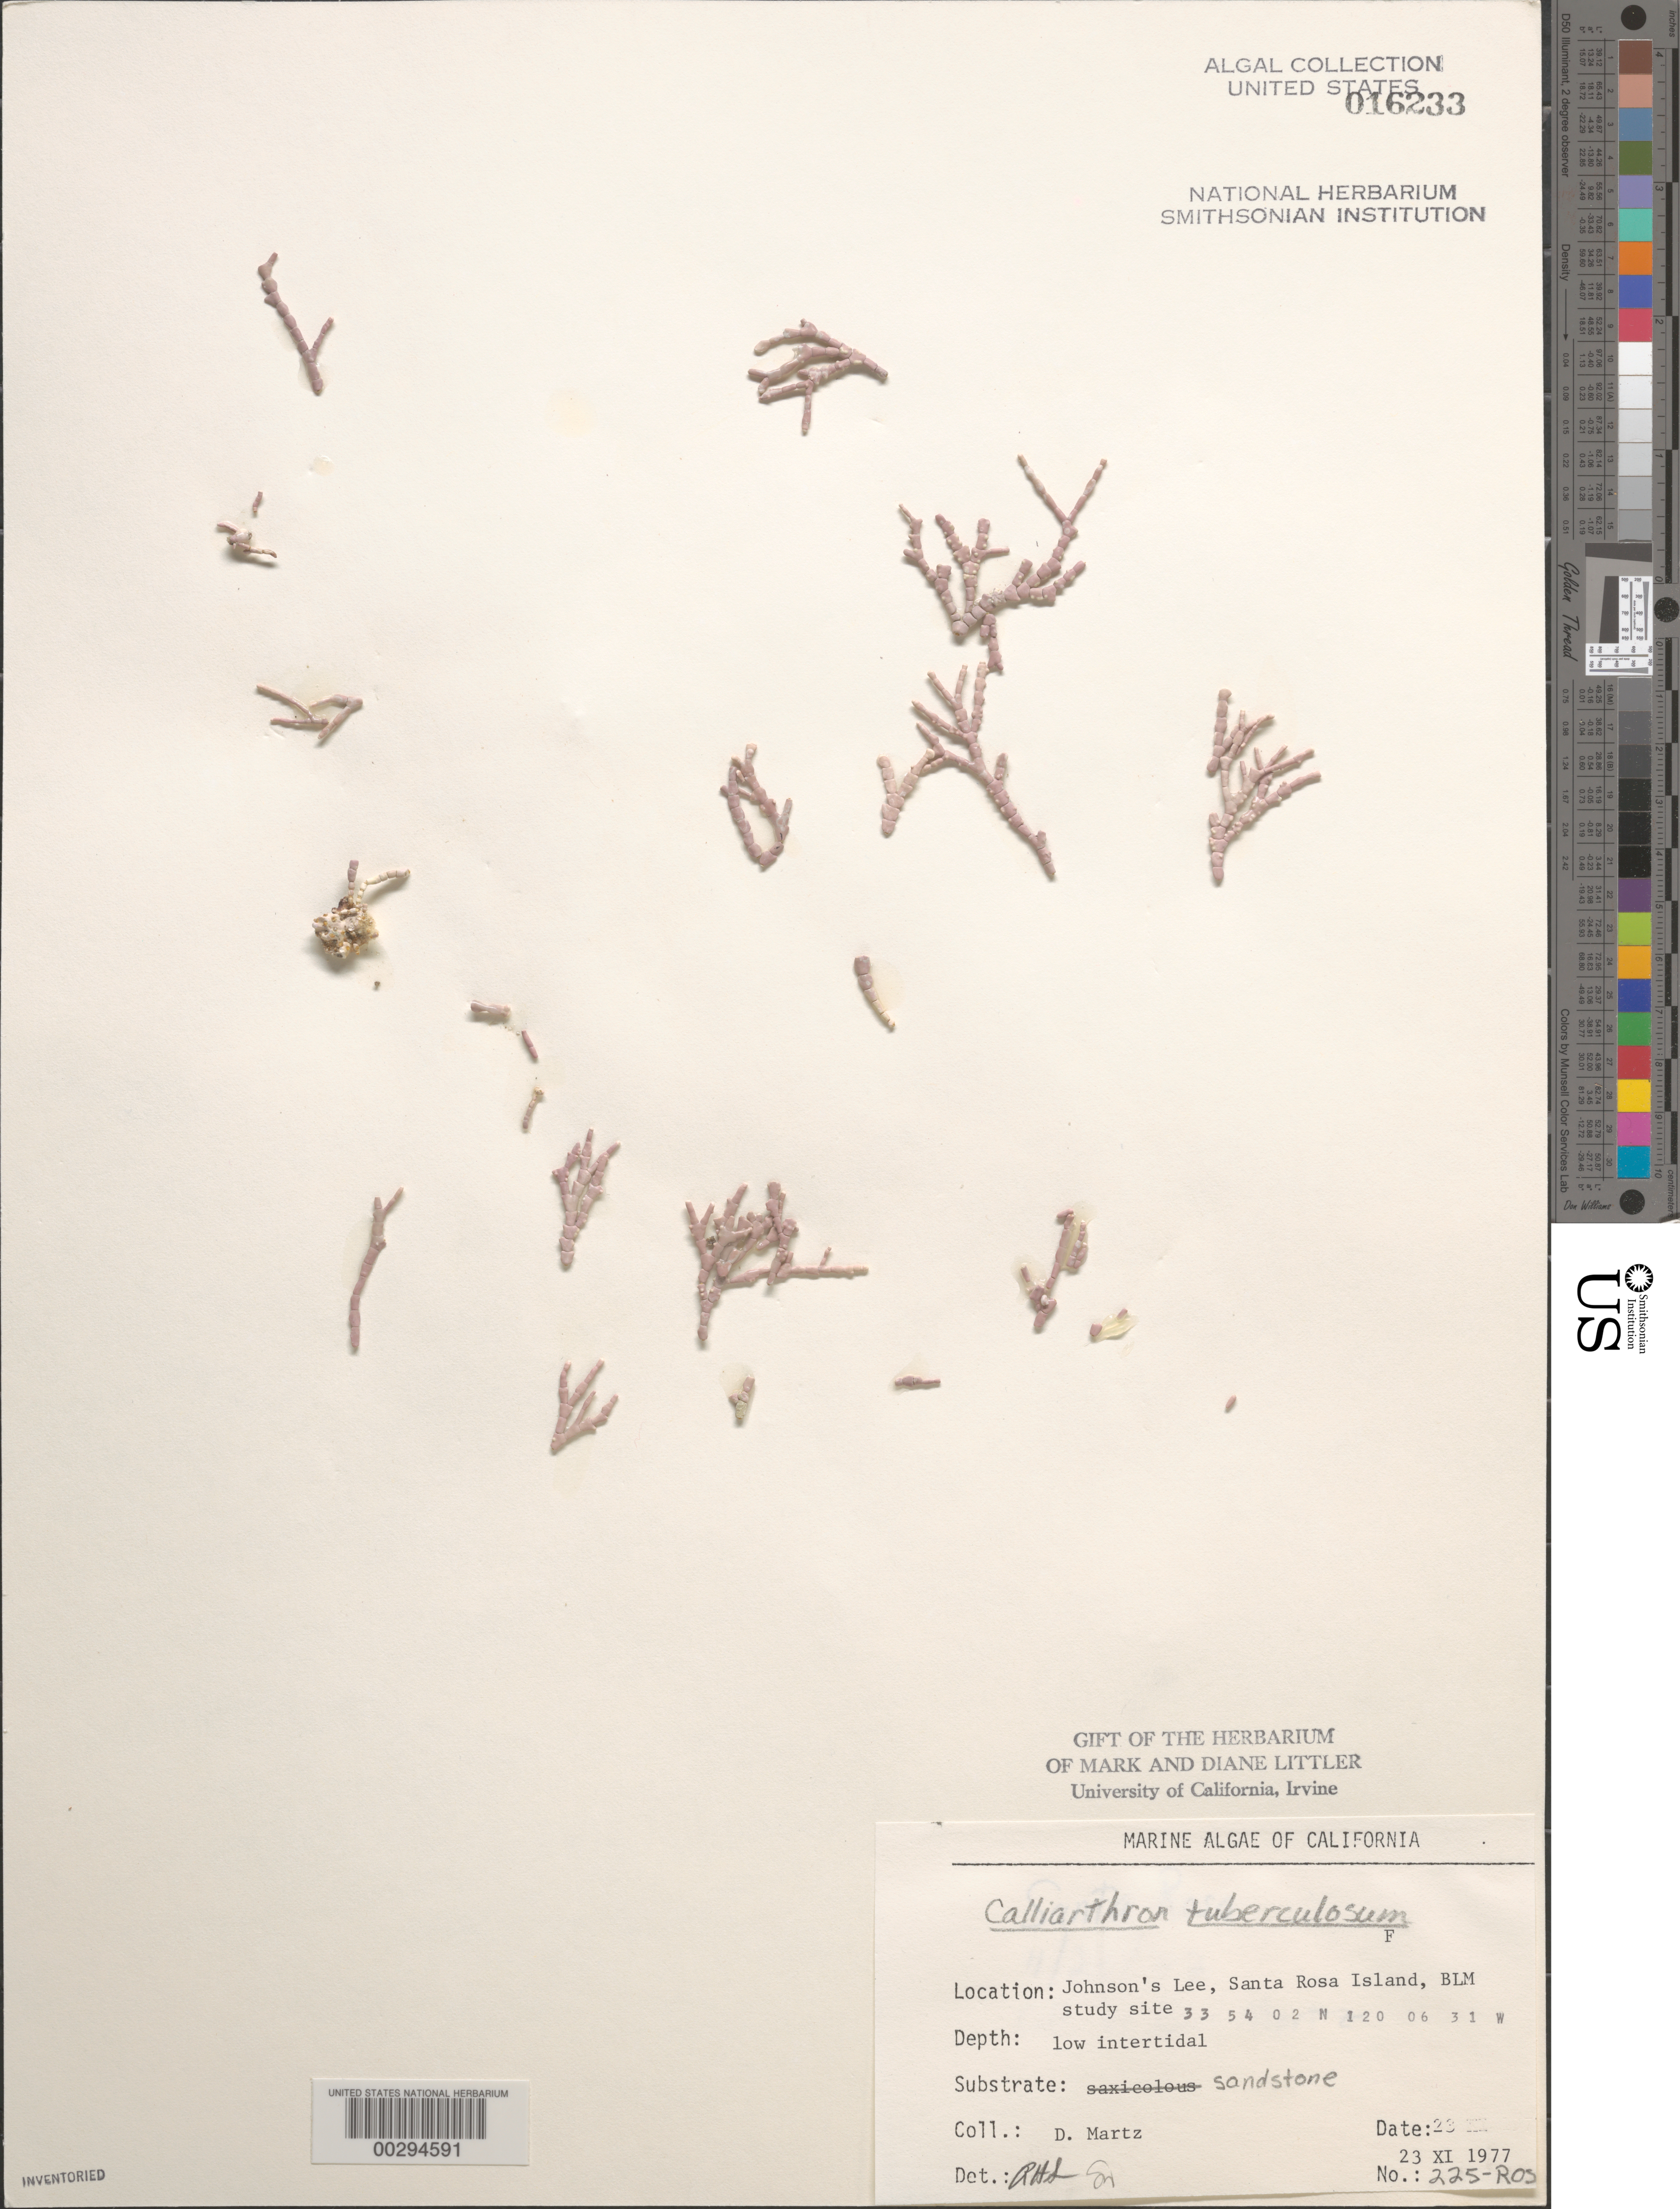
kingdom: Plantae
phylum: Rhodophyta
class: Florideophyceae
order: Corallinales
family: Corallinaceae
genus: Calliarthron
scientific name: Calliarthron tuberculosum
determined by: Sims, Robert H.; Murray, S. N.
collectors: D. Martz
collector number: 225-ros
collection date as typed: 23 Nov 1977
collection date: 1977-11-23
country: United States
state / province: California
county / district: Santa Barbara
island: Santa Rosa Island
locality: Johnson's Lee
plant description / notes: BLM-SOCALBIGHT Rocky Intertidal Survey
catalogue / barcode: US 16233